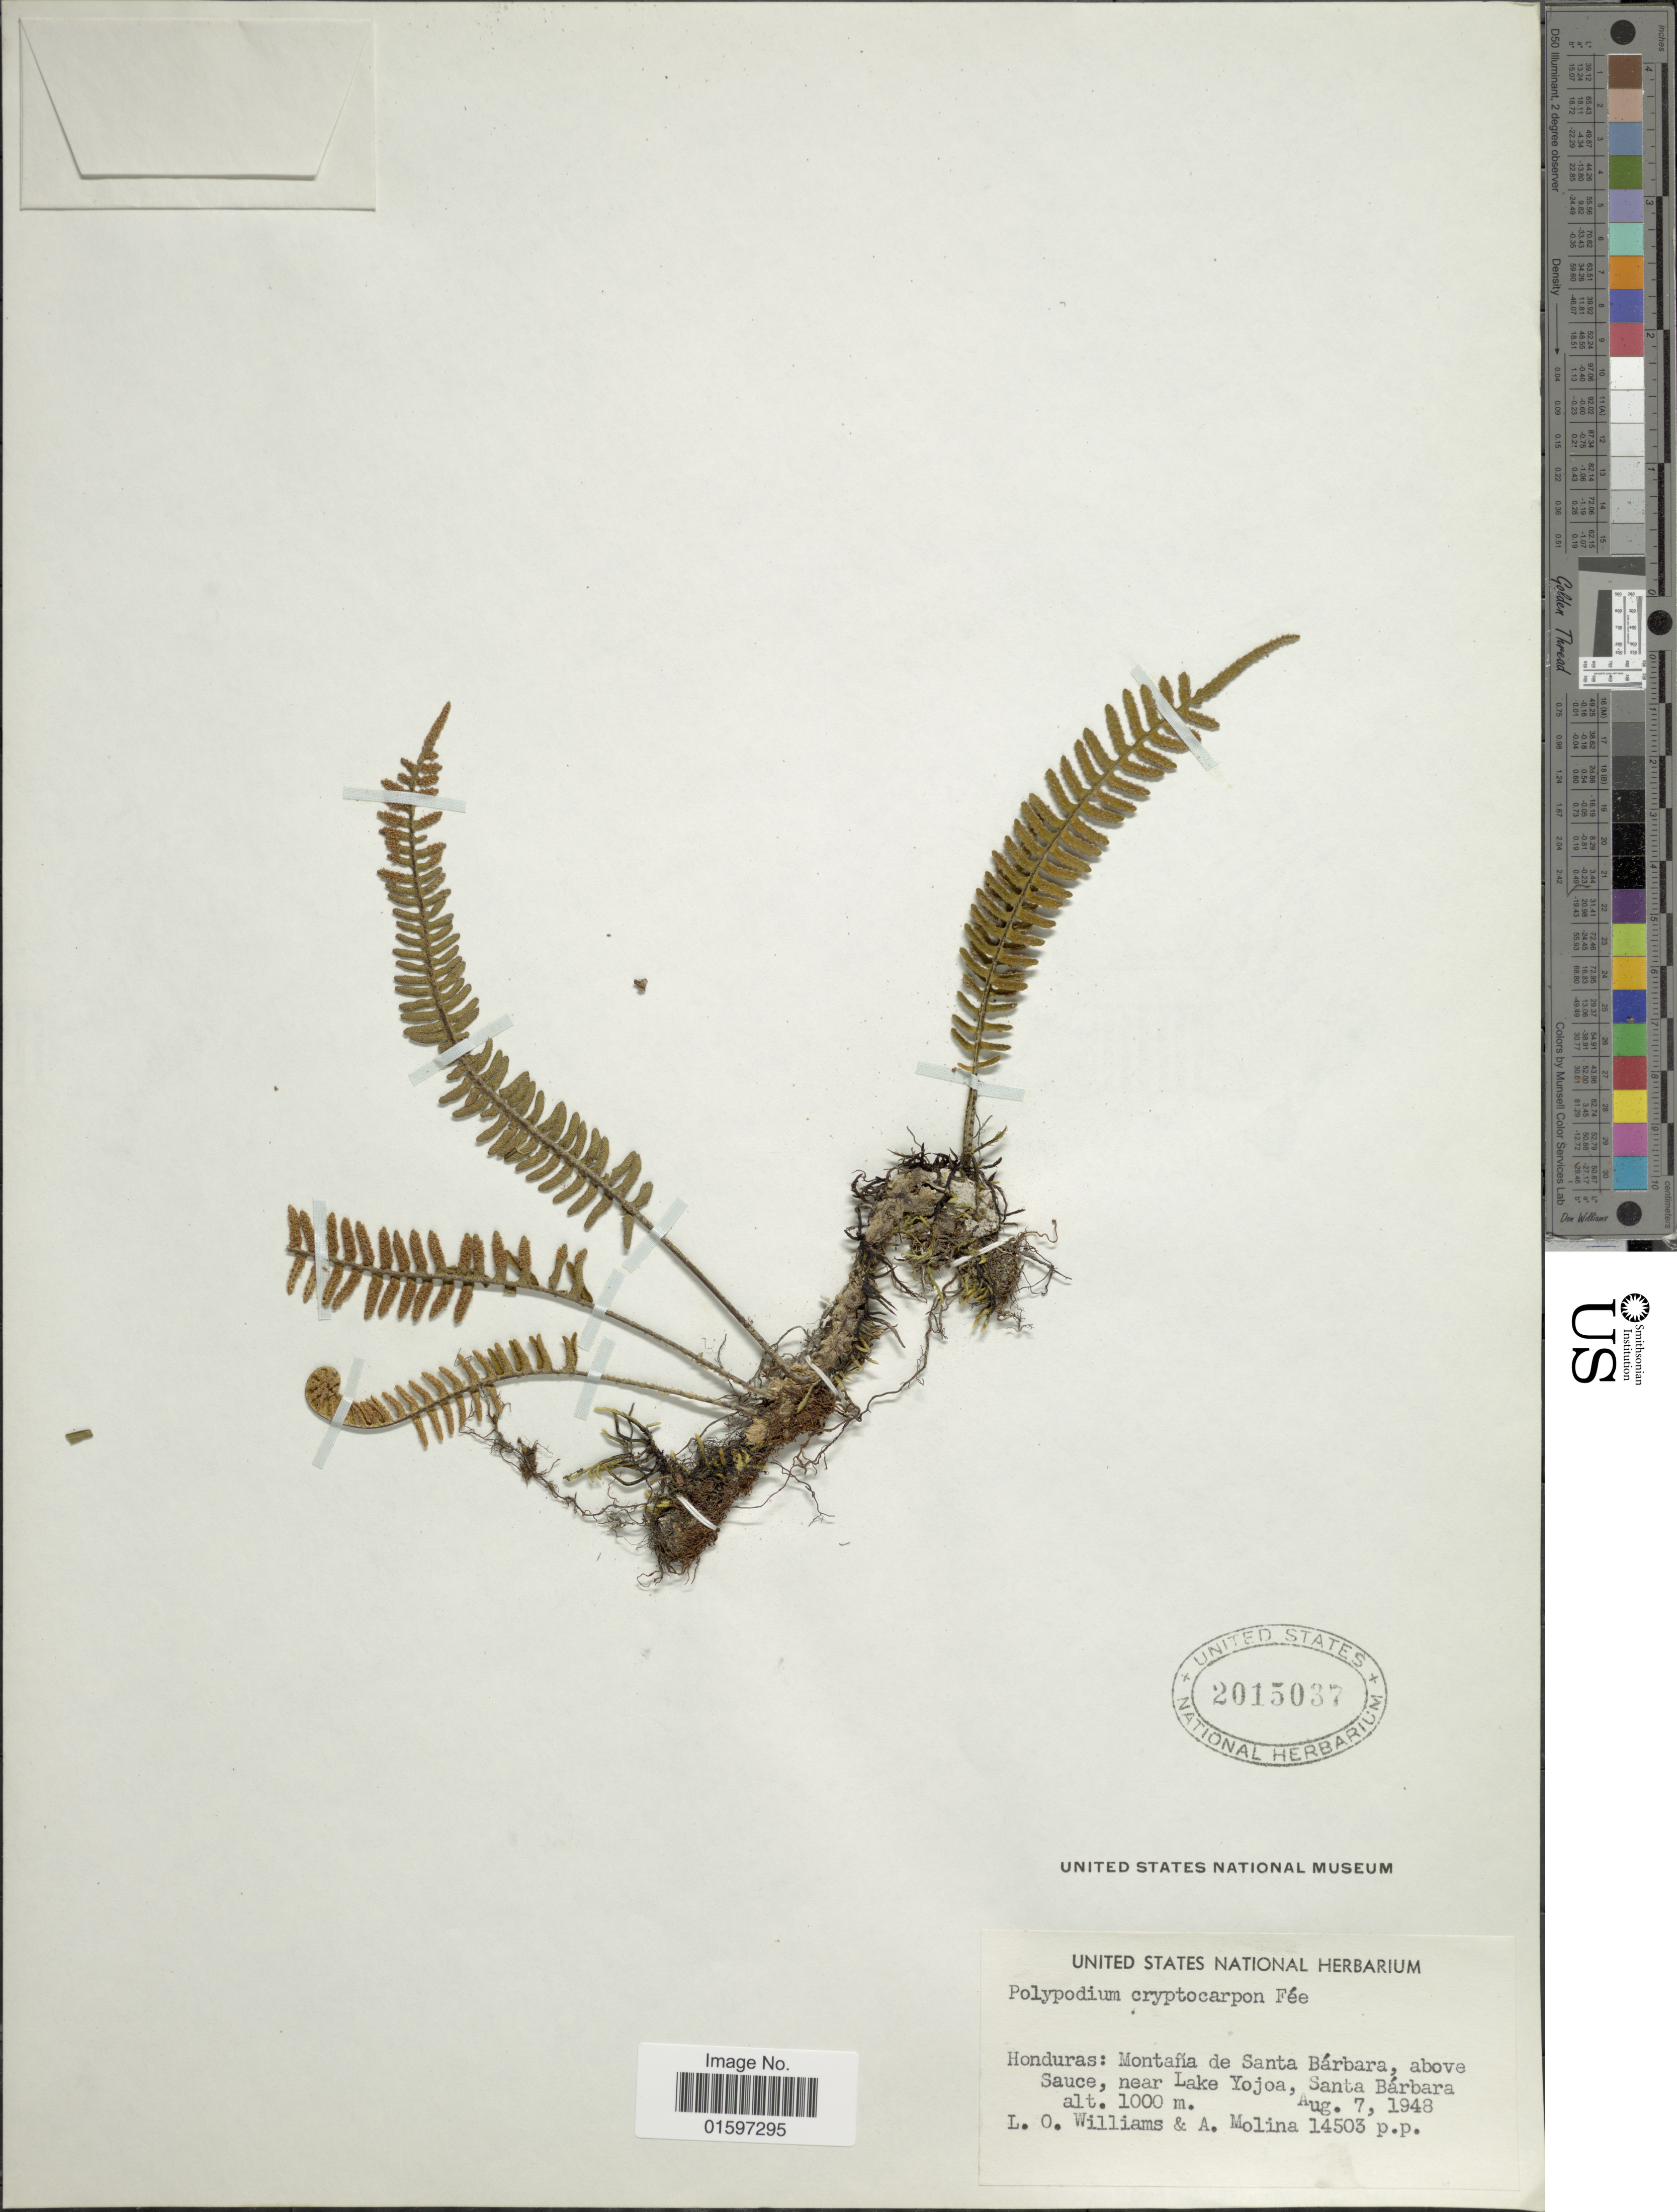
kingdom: Plantae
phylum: Tracheophyta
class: Polypodiopsida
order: Polypodiales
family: Polypodiaceae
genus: Pleopeltis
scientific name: Pleopeltis cryptocarpa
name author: (Fée) A.R. Sm. & Tejero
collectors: L. O. Williams & A. Molina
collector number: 14503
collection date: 1948-08-07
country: Honduras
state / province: Santa Bárbara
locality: Montaña de Santa Bárbara, above Sauce, near Lake Yojoa, Santa Bárbara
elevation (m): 1000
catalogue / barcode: US 2015037